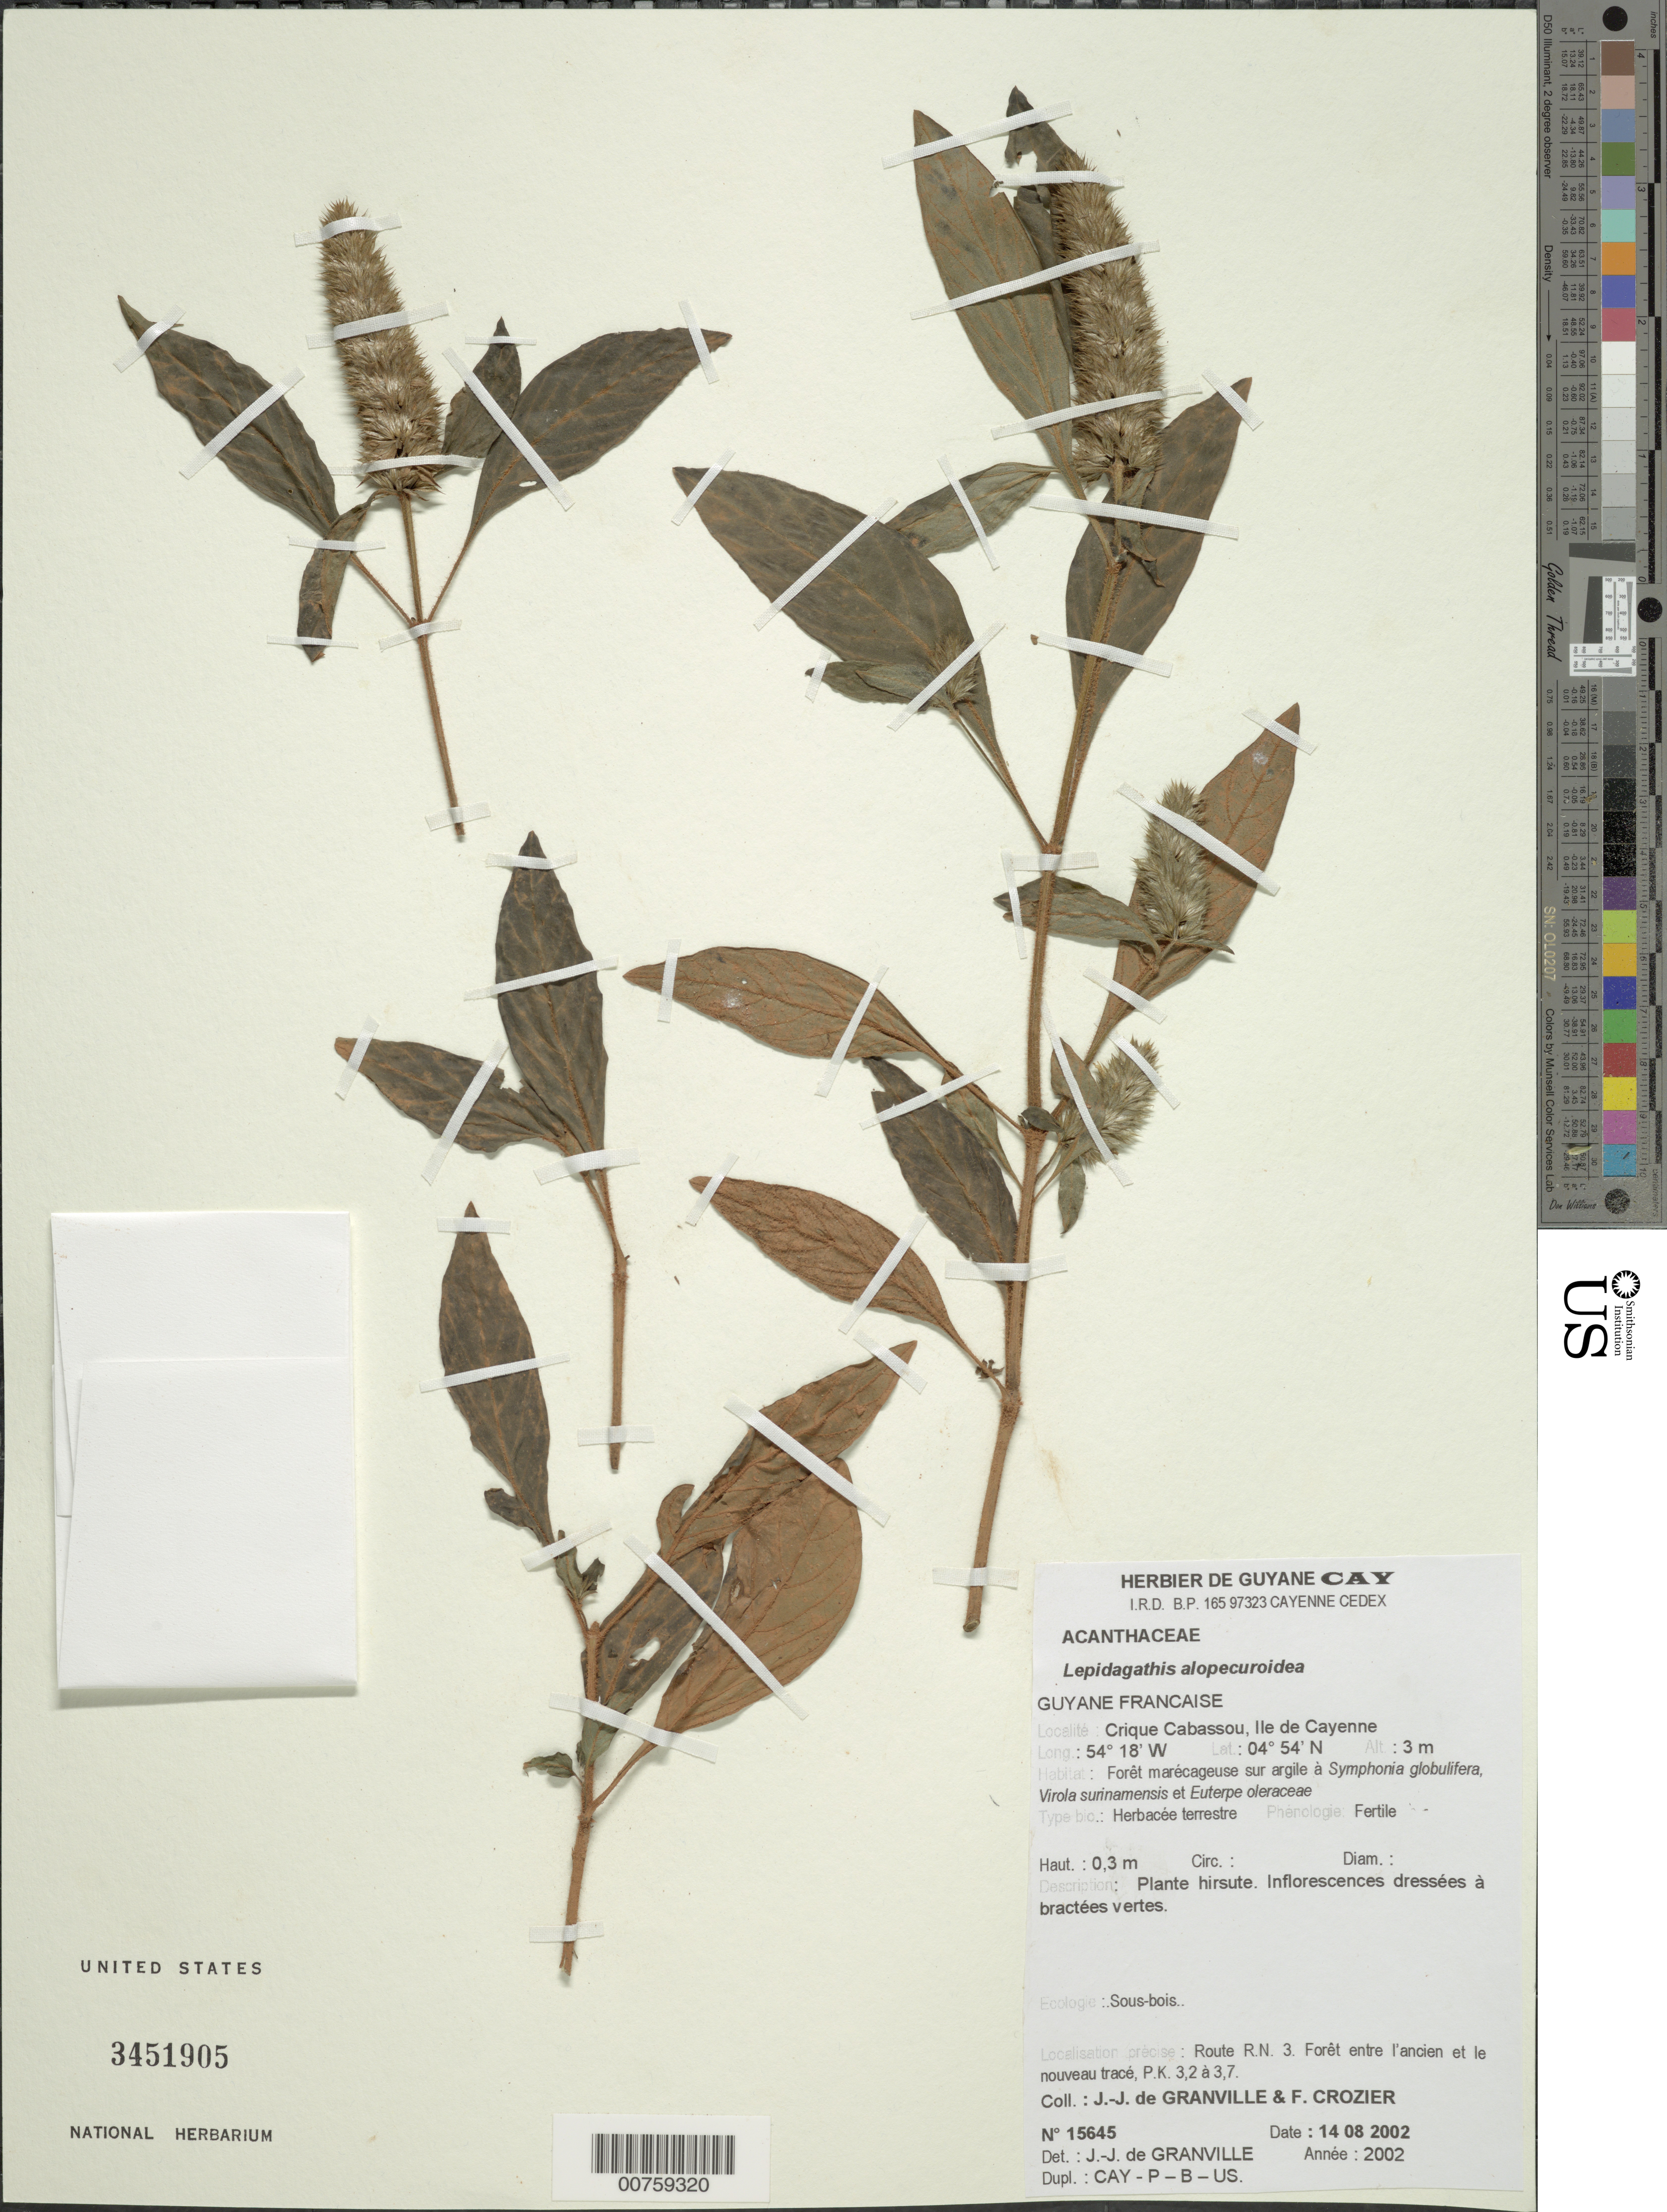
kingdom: Plantae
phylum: Tracheophyta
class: Magnoliopsida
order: Lamiales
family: Acanthaceae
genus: Lepidagathis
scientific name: Lepidagathis alopecuroidea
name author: (Vahl) R. Br. ex Griseb.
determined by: Granville, J. J. de, (CAY), Institut de Recherche pour le Developpement (IRD) (FRENCH GUIANA)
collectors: J.-J. de Granville & F. Crozier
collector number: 15645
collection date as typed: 14-Aug-02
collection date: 2002-08-14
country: French Guiana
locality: Crique Cabassou, Ile de Cayenne, Route R.N. 3, nouveau trace, PK 3.2-3.7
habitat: Forêt marécageuse sur argile a Symphonia globulifera, Virola surinamensis, Euterpe oleraceae, sous bois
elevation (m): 3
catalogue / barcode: US 3451905